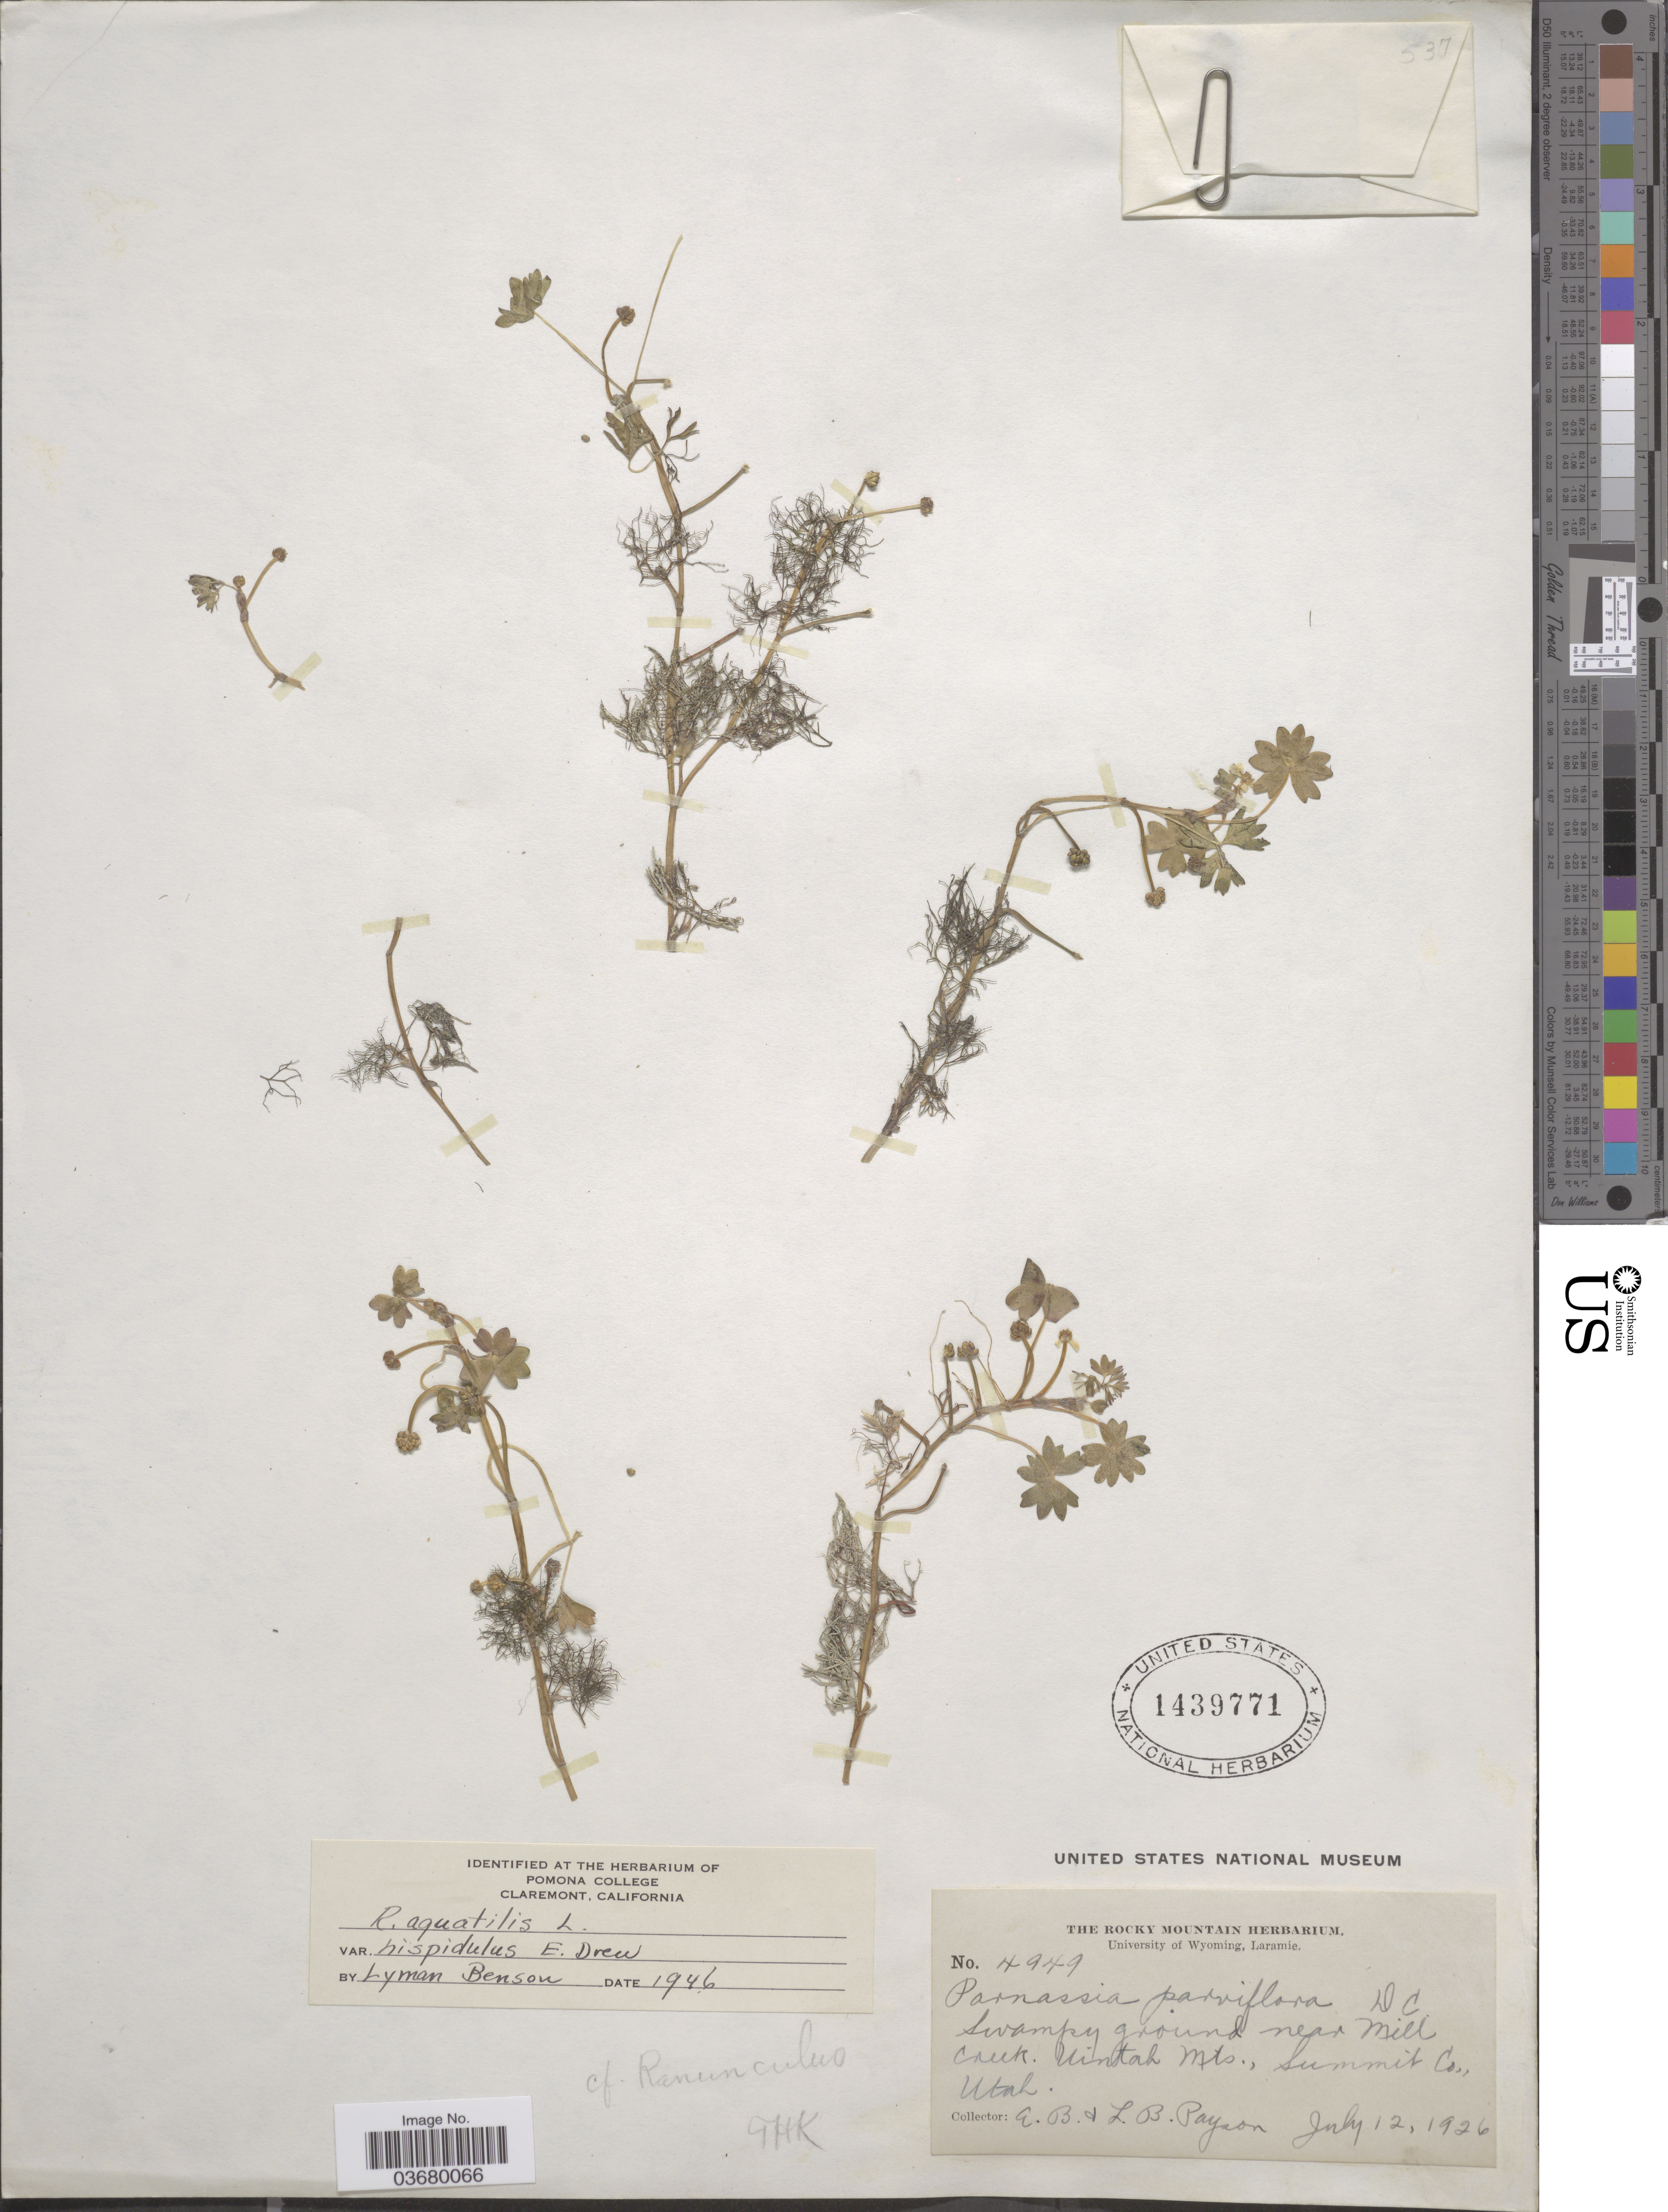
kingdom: Plantae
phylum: Tracheophyta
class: Magnoliopsida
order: Ranunculales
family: Ranunculaceae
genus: Ranunculus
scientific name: Ranunculus mongolicus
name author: (Krylov) Serg.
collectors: E. B. Payson & L. Payson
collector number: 4949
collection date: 1926-07-12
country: United States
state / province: Utah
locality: Near Mill Creek. Uintah Mts., Summit Co.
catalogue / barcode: US 1439771